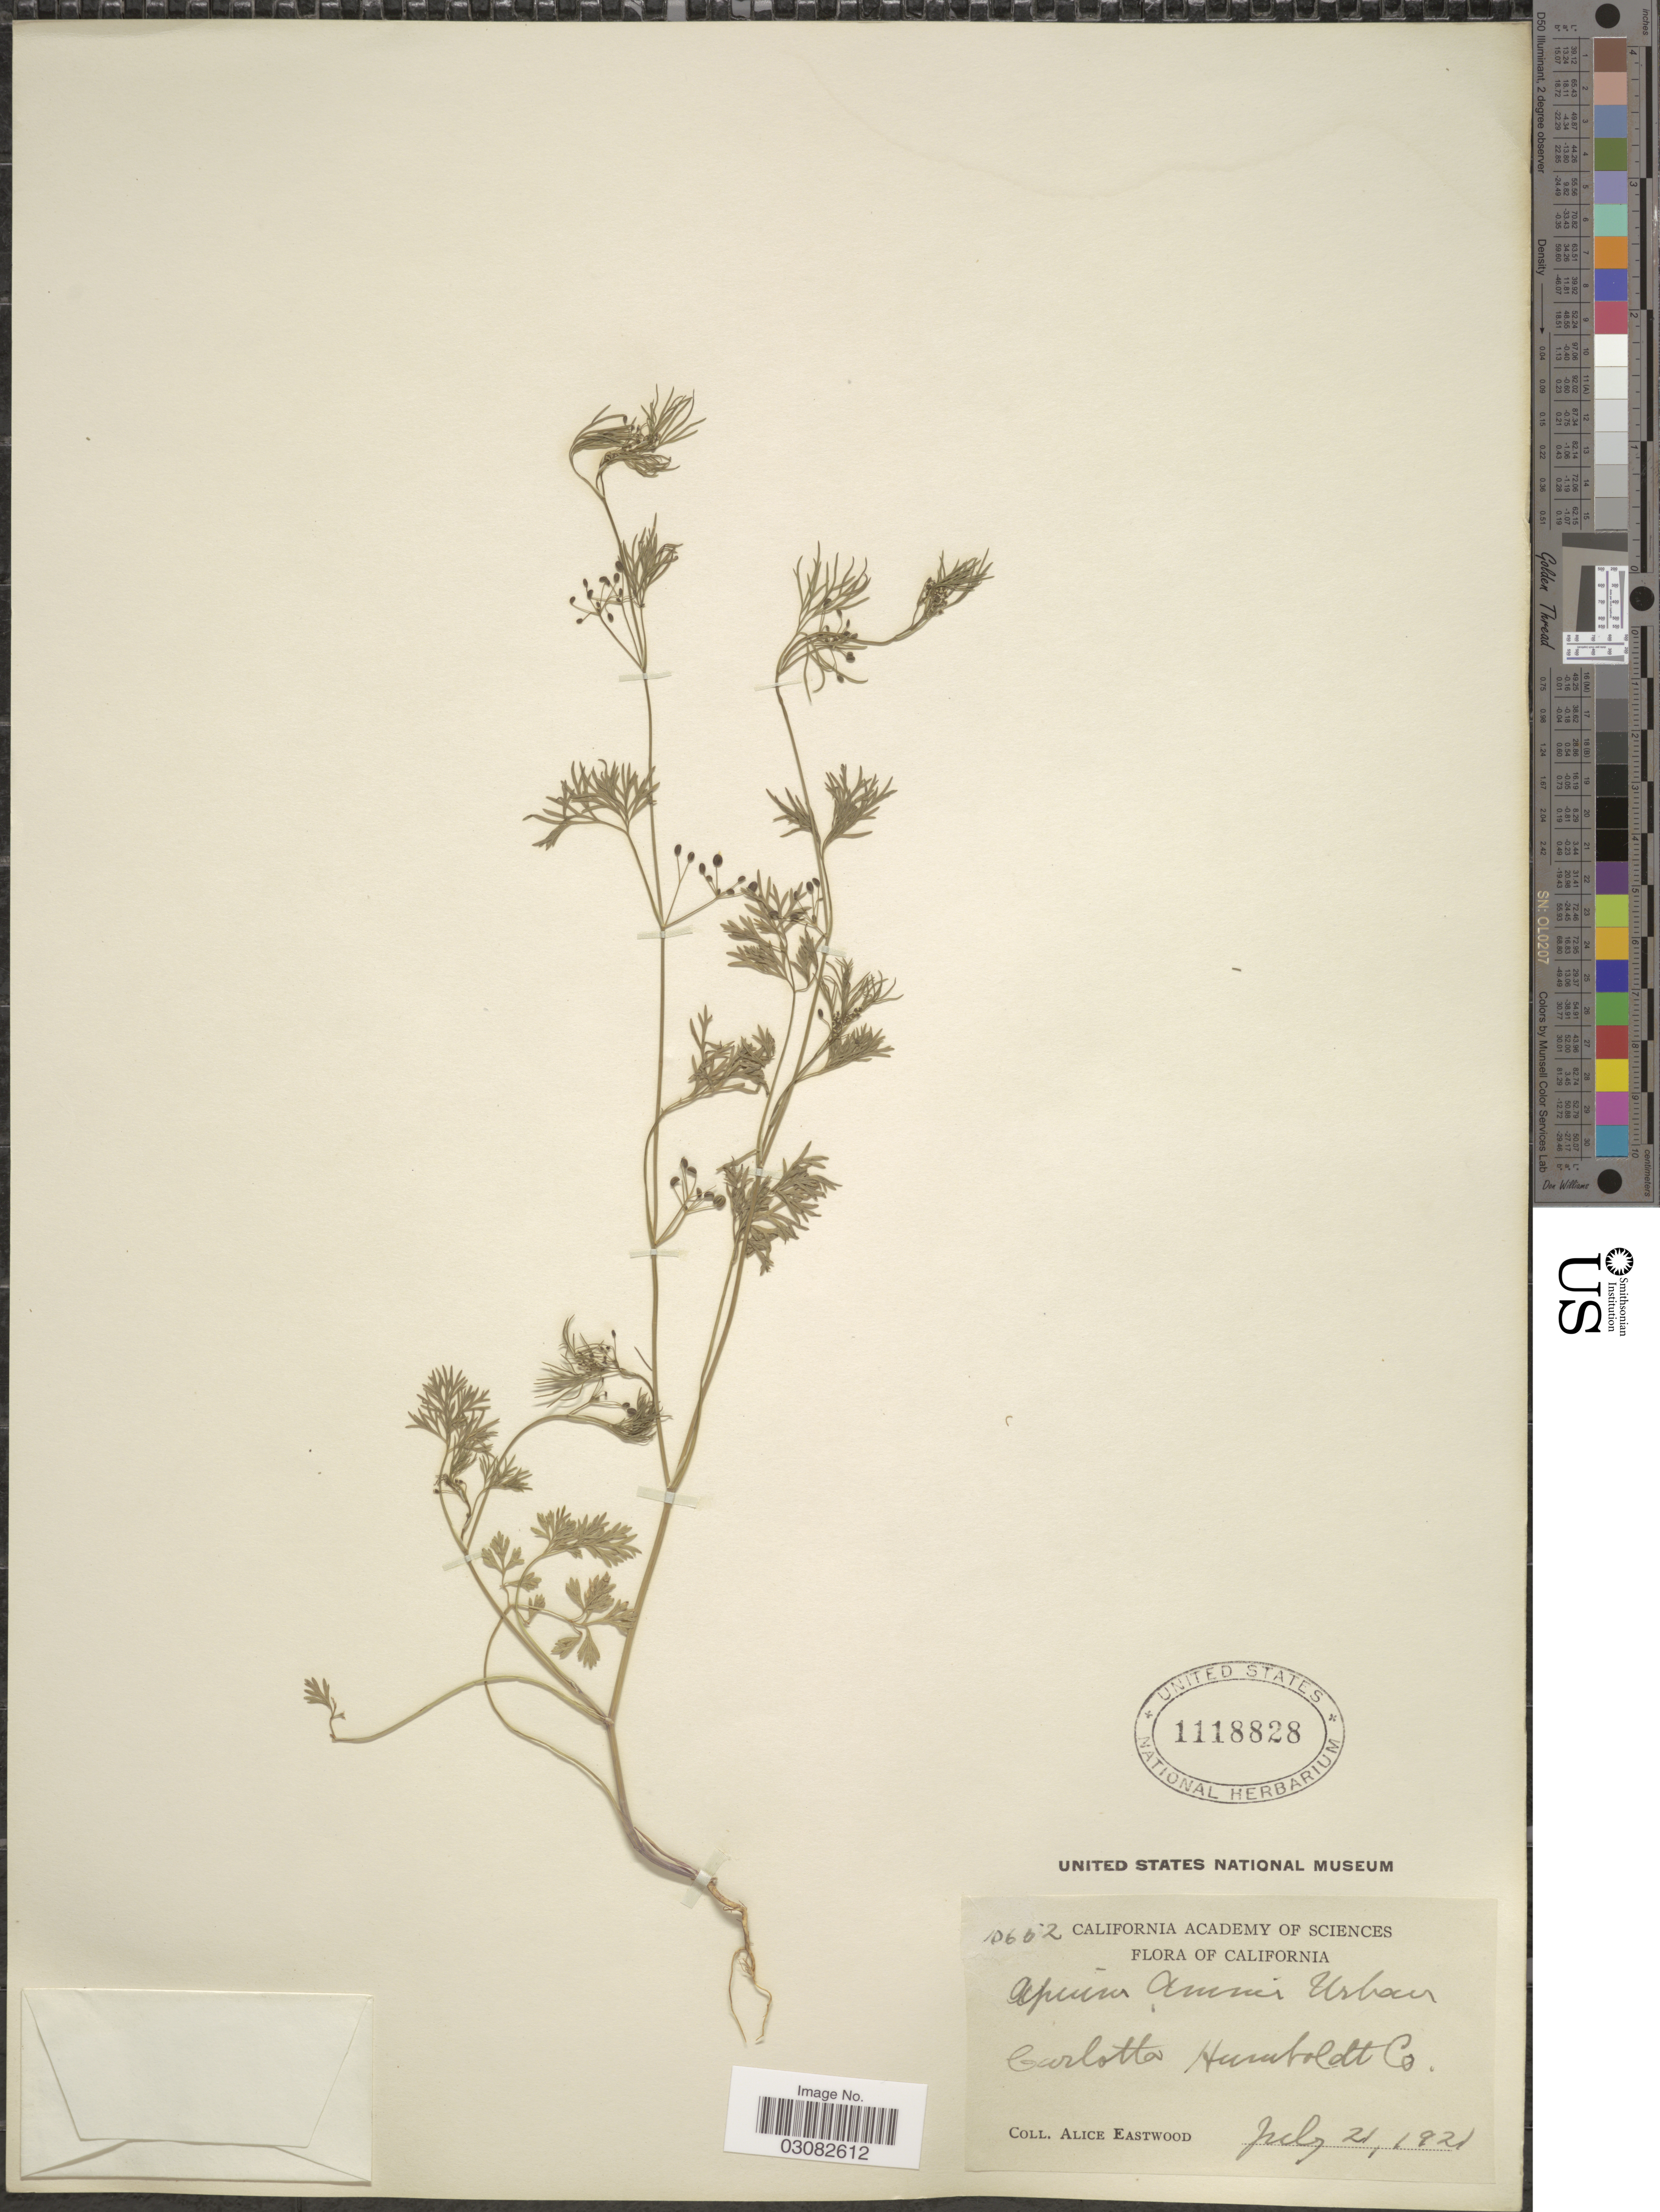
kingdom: Plantae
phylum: Tracheophyta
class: Magnoliopsida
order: Apiales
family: Apiaceae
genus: Apium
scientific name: Apium ammi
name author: (Jacq.) Urb.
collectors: A. Eastwood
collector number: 10652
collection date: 1921-07-21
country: United States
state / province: California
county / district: Humboldt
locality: Carlotta Humboldt Co.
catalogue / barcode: US 1118828